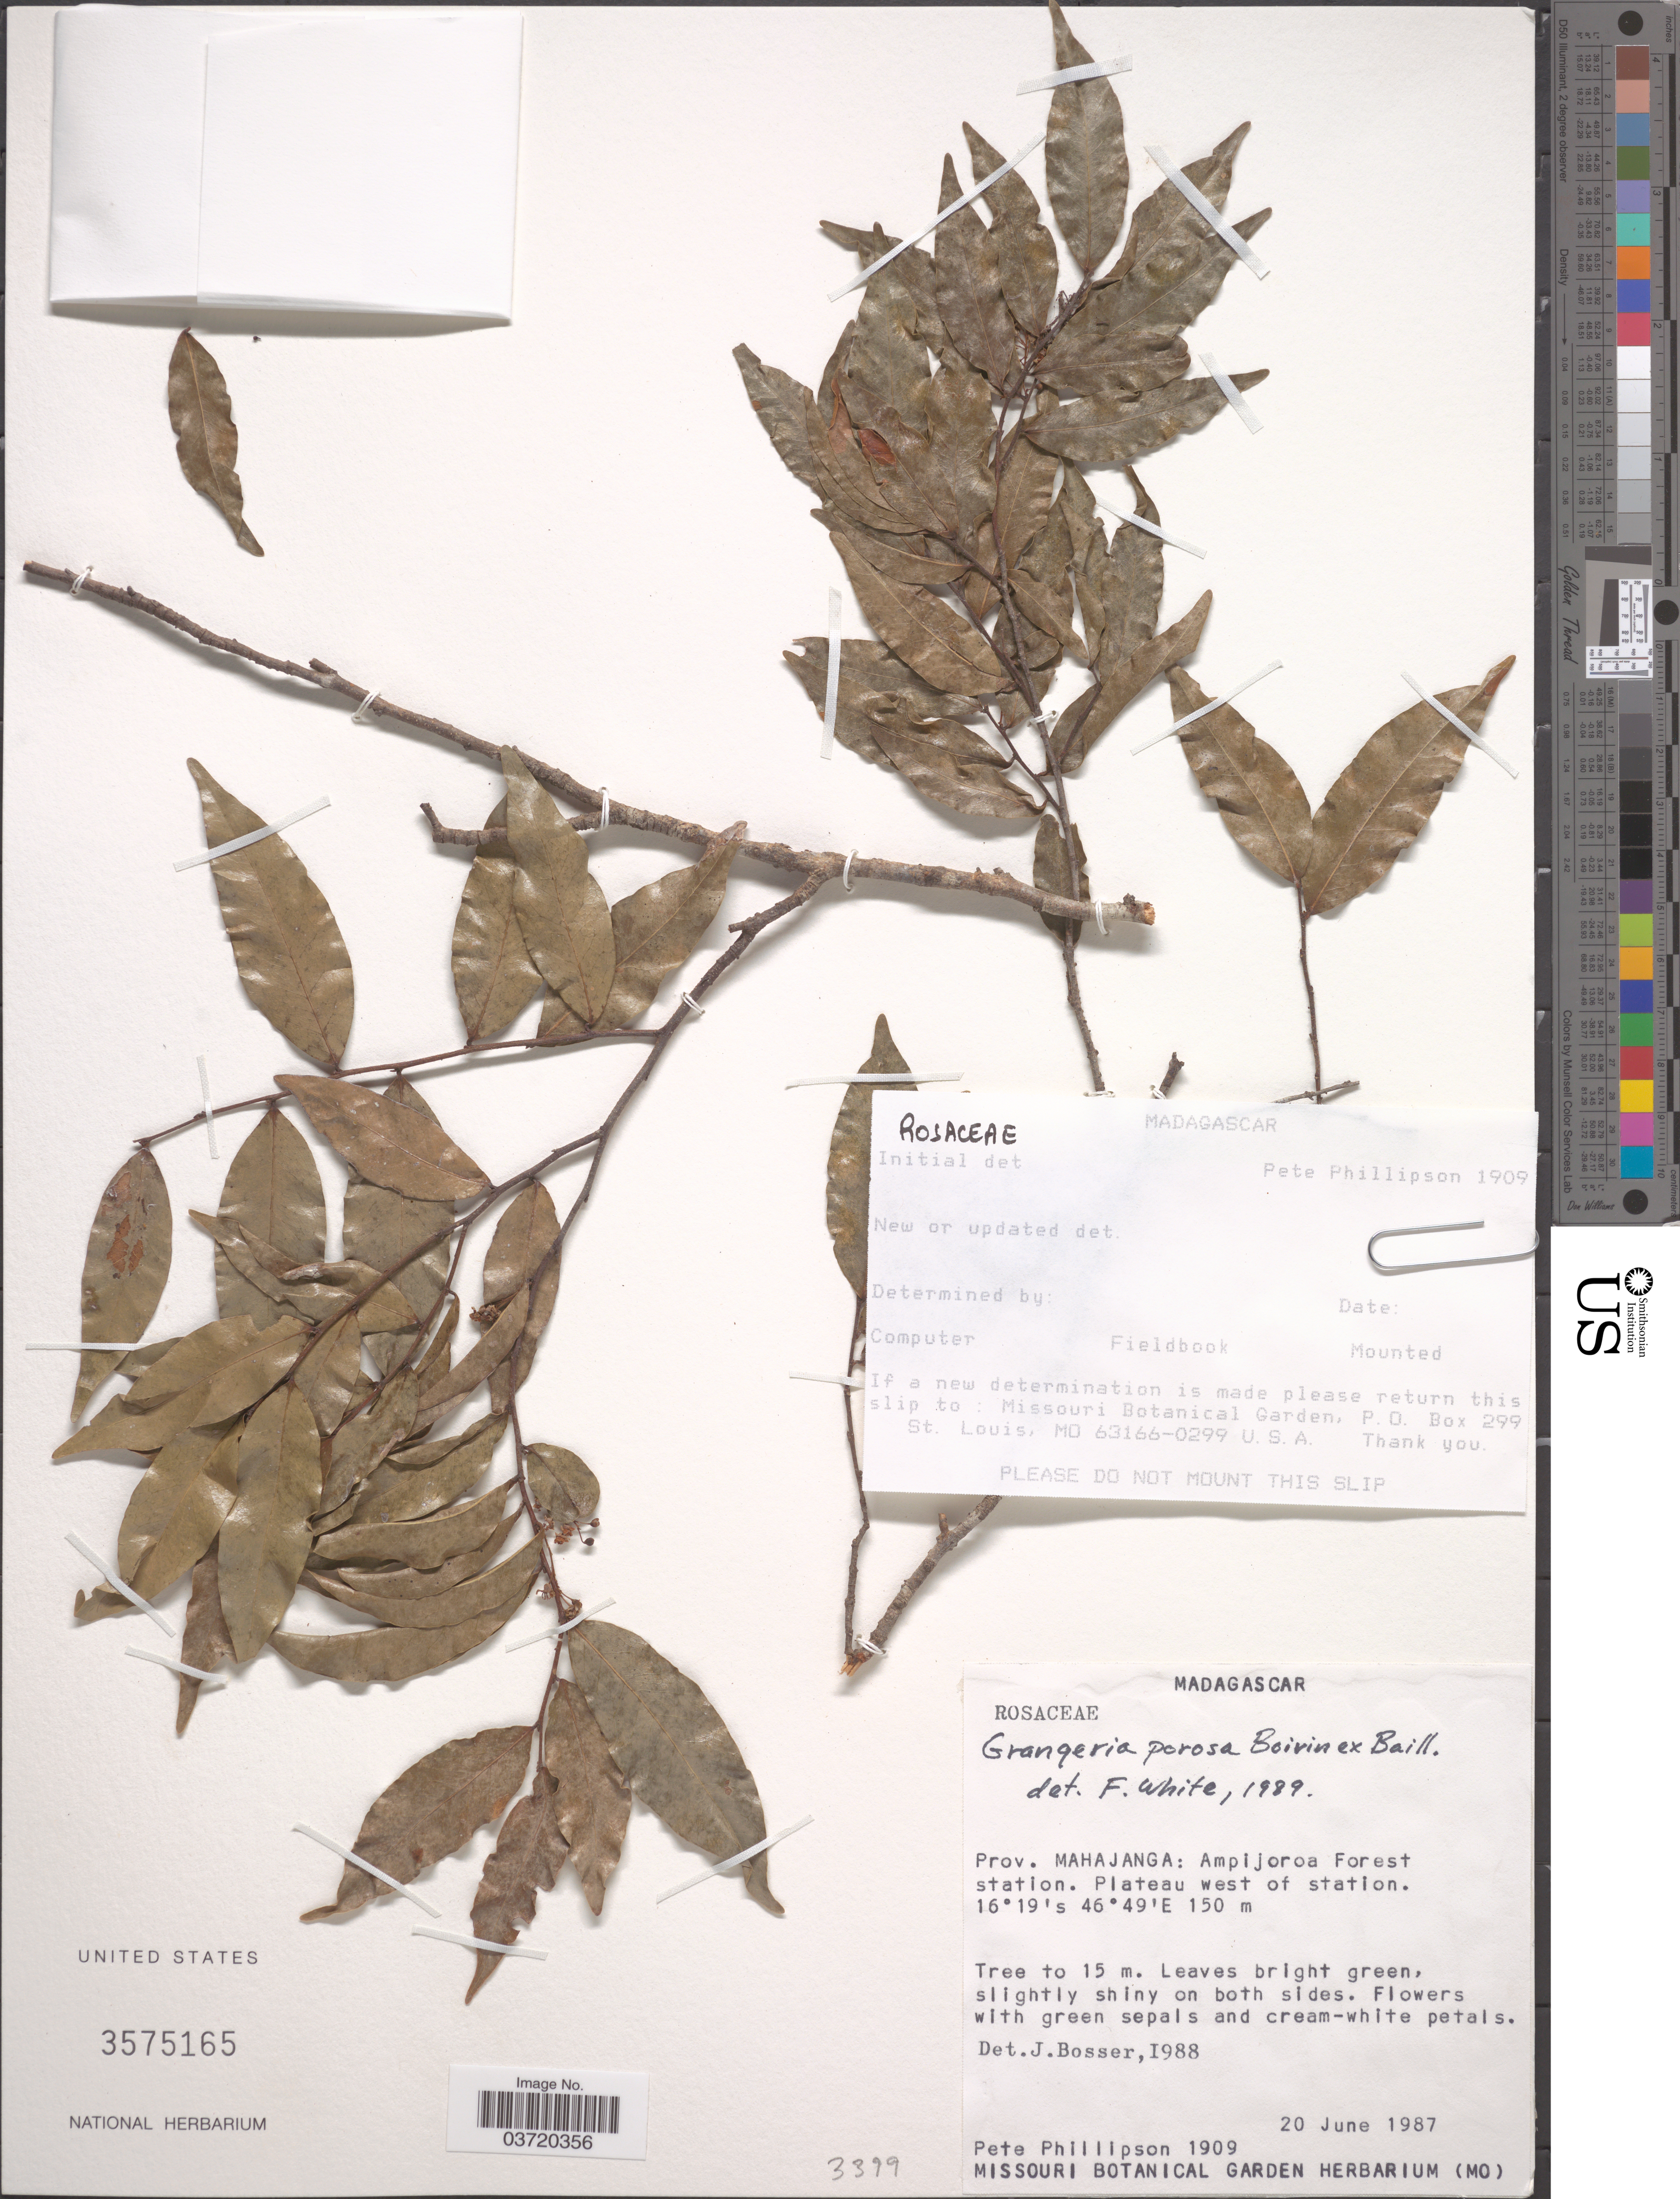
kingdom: Plantae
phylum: Tracheophyta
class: Magnoliopsida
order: Malpighiales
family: Chrysobalanaceae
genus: Grangeria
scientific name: Grangeria porosa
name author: Boivin ex Baill.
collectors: P. B. Phillipson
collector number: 1909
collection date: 1987-06-20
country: Madagascar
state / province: Boeny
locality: Ampijoroa Forest station. Plateau west of station.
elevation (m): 150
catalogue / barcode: US 3575165